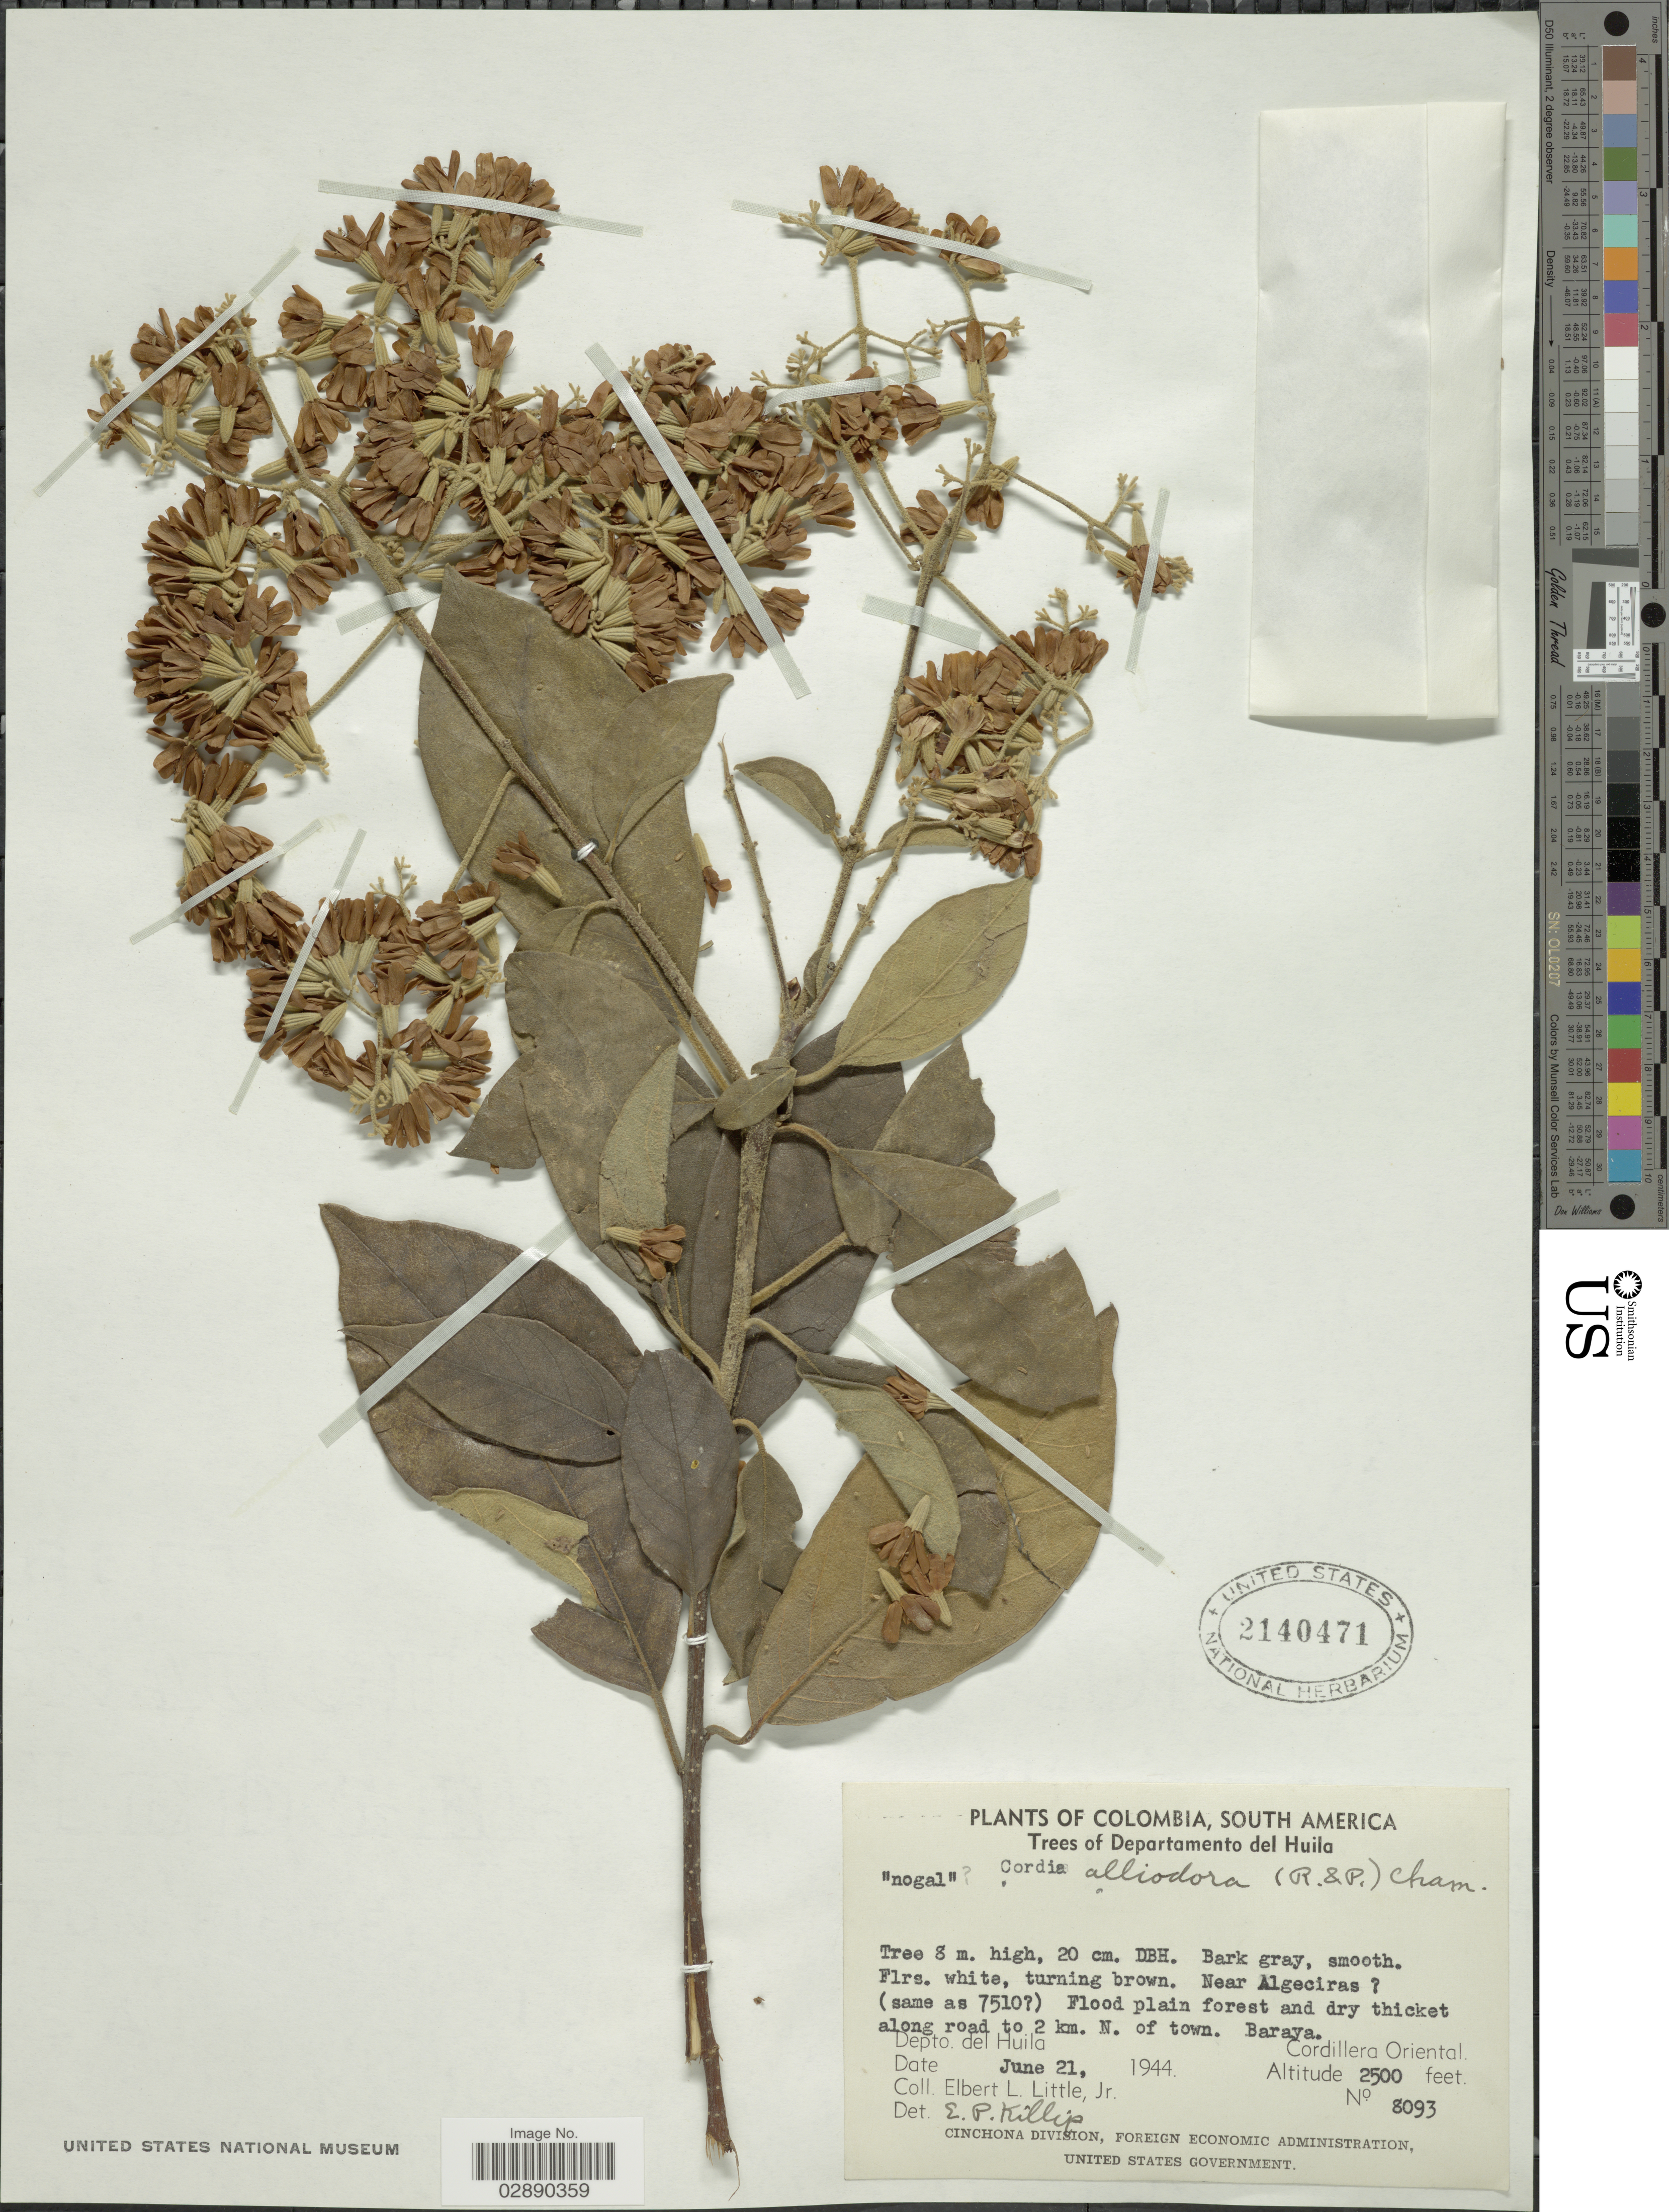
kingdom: Plantae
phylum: Tracheophyta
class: Magnoliopsida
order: Boraginales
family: Cordiaceae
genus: Cordia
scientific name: Cordia alliodora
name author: (Ruiz & Pav.) Oken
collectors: E. L. Little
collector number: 8093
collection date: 1944-06-21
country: Colombia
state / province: Huila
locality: Departamento del Huila. Flood plain forest and dry thicket along road to 2 km. N. of town. Baraya. Cordillera Oriental.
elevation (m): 762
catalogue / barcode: US 2140471